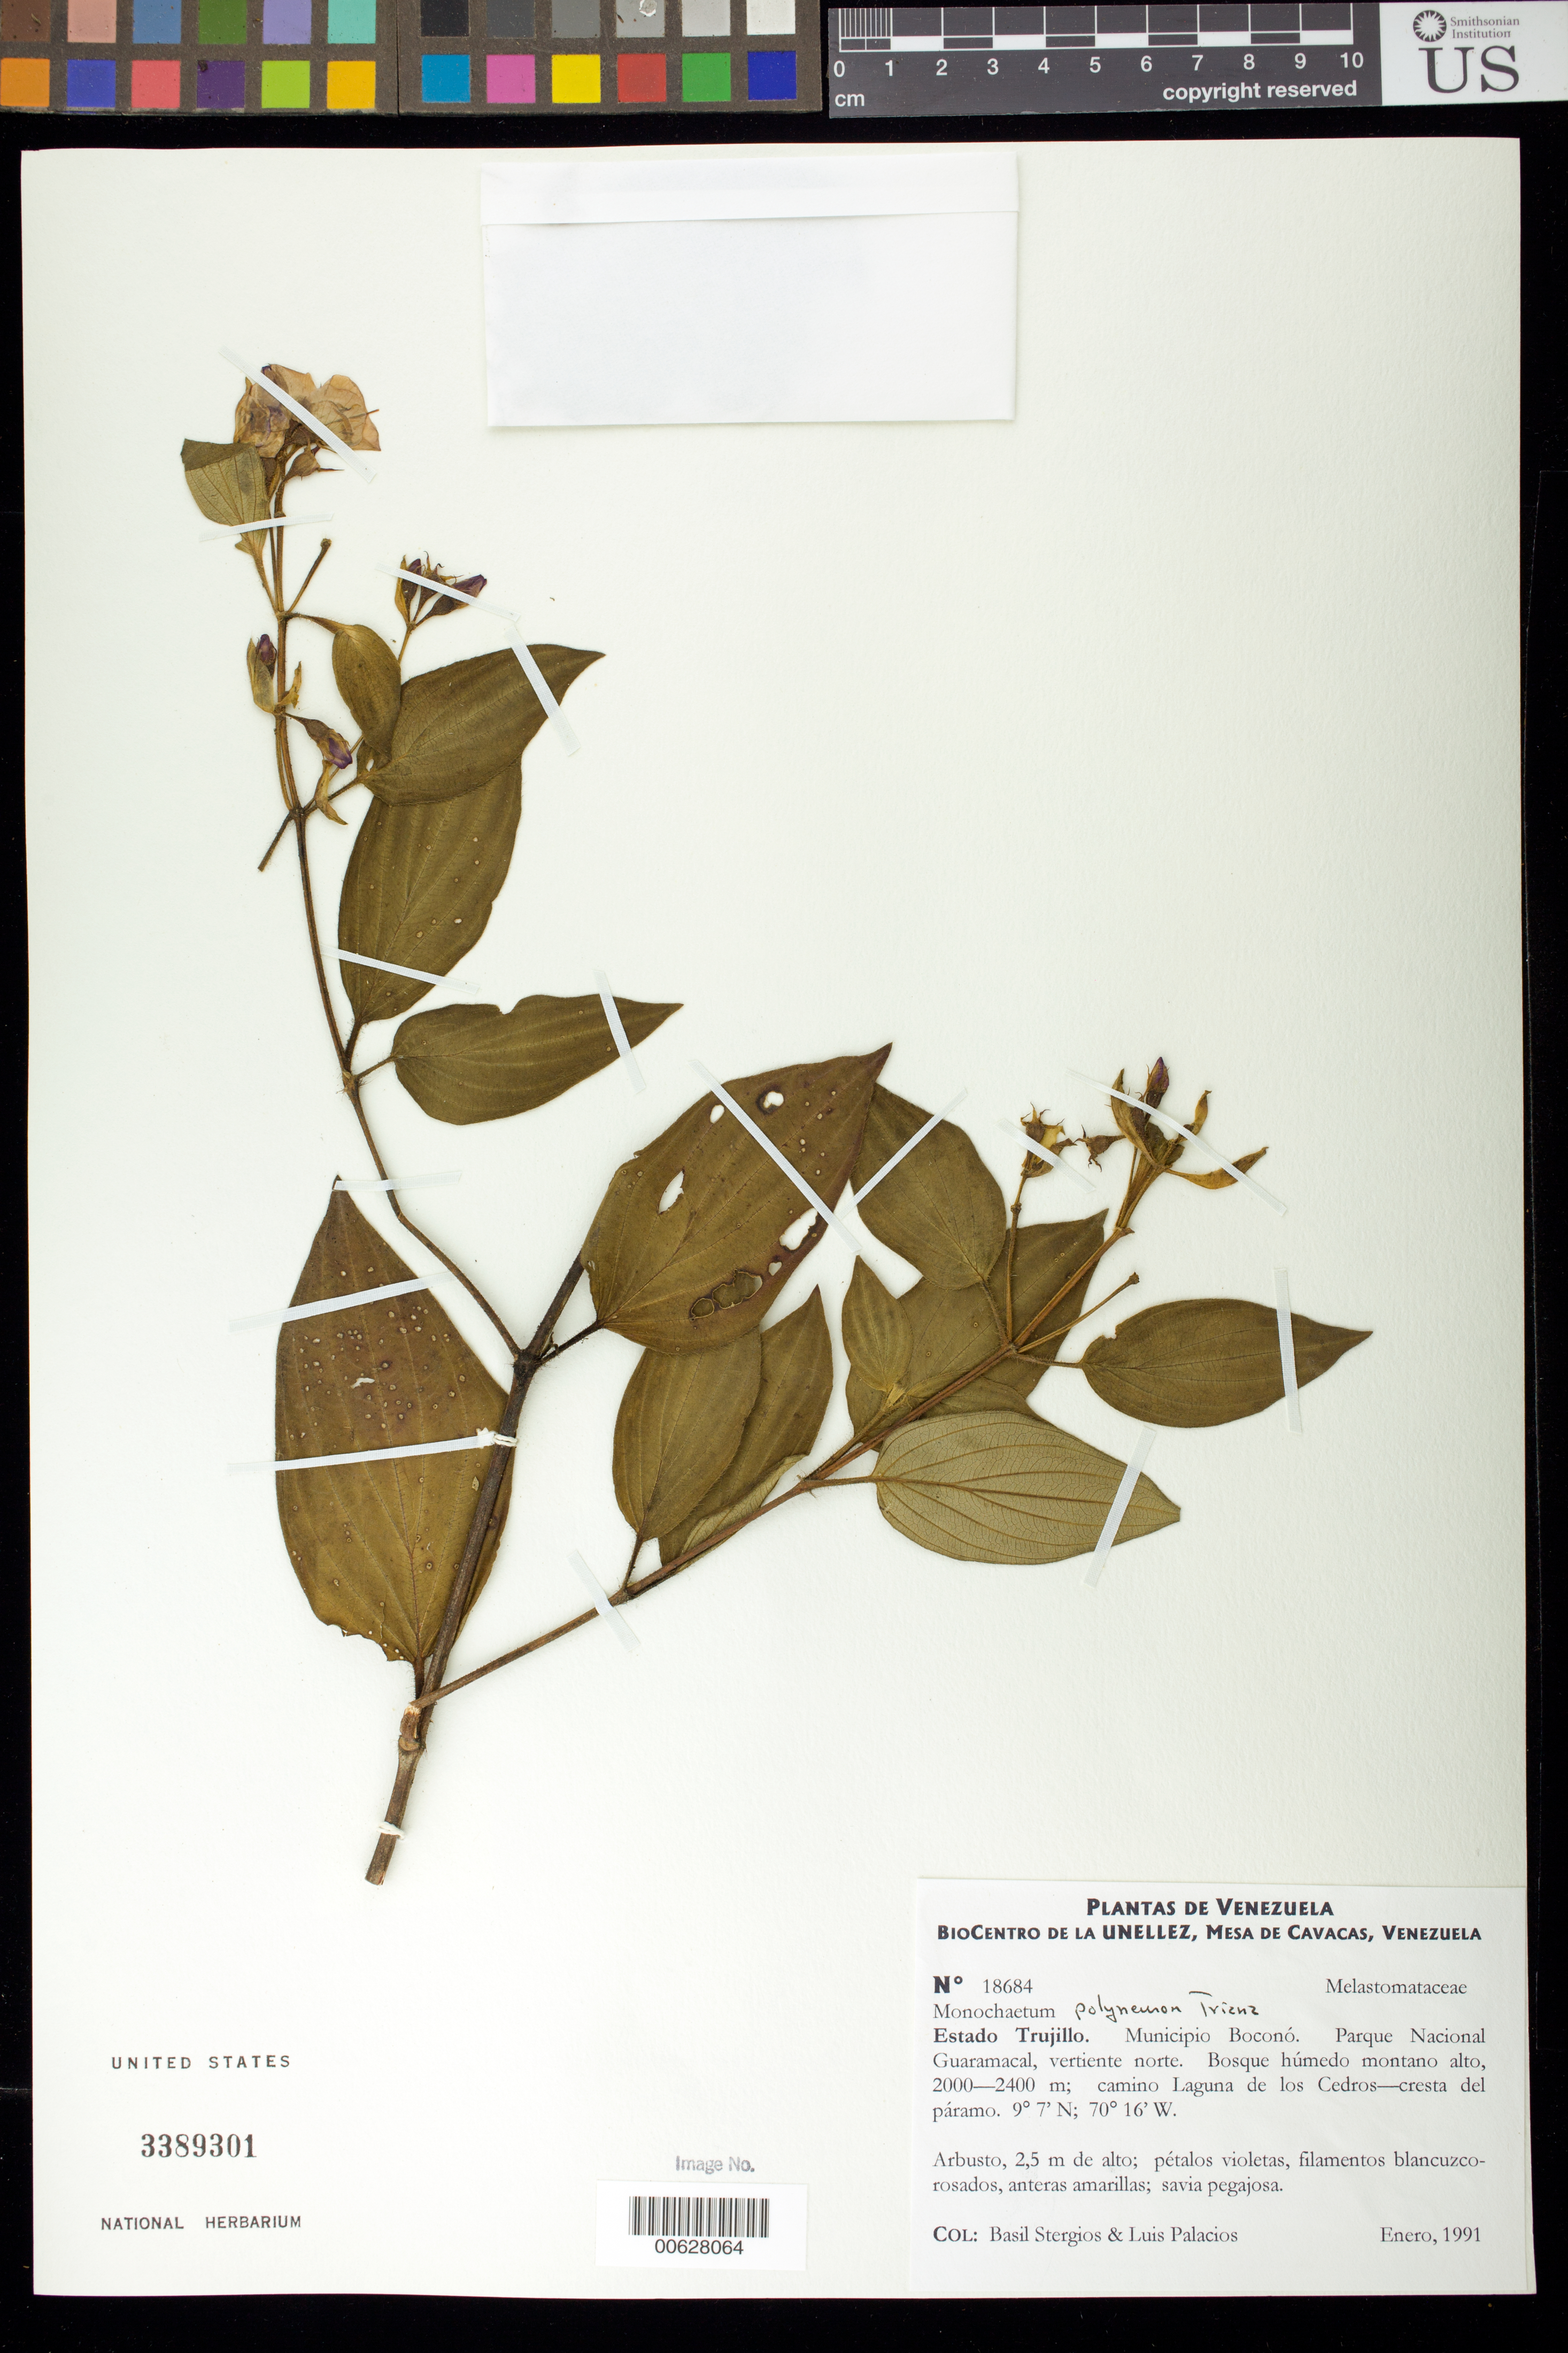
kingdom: Plantae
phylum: Tracheophyta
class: Magnoliopsida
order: Myrtales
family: Melastomataceae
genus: Monochaetum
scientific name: Monochaetum polyneuron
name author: Triana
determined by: Dorr, L. J., (BOT), Smithsonian Institution - National Museum of Natural History (UNITED STATES)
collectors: B. G. Stergios & L. Palacios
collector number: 18684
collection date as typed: Jan 1991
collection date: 1991-01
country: Venezuela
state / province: Trujillo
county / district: Boconó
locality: Parque Nacional Guaramacal, vertiente N, camino laguna de los Cedros-cresta del páramo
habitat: Bosque húmedo montano alto.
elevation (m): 2000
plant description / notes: PORT, US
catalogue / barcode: US 3389301